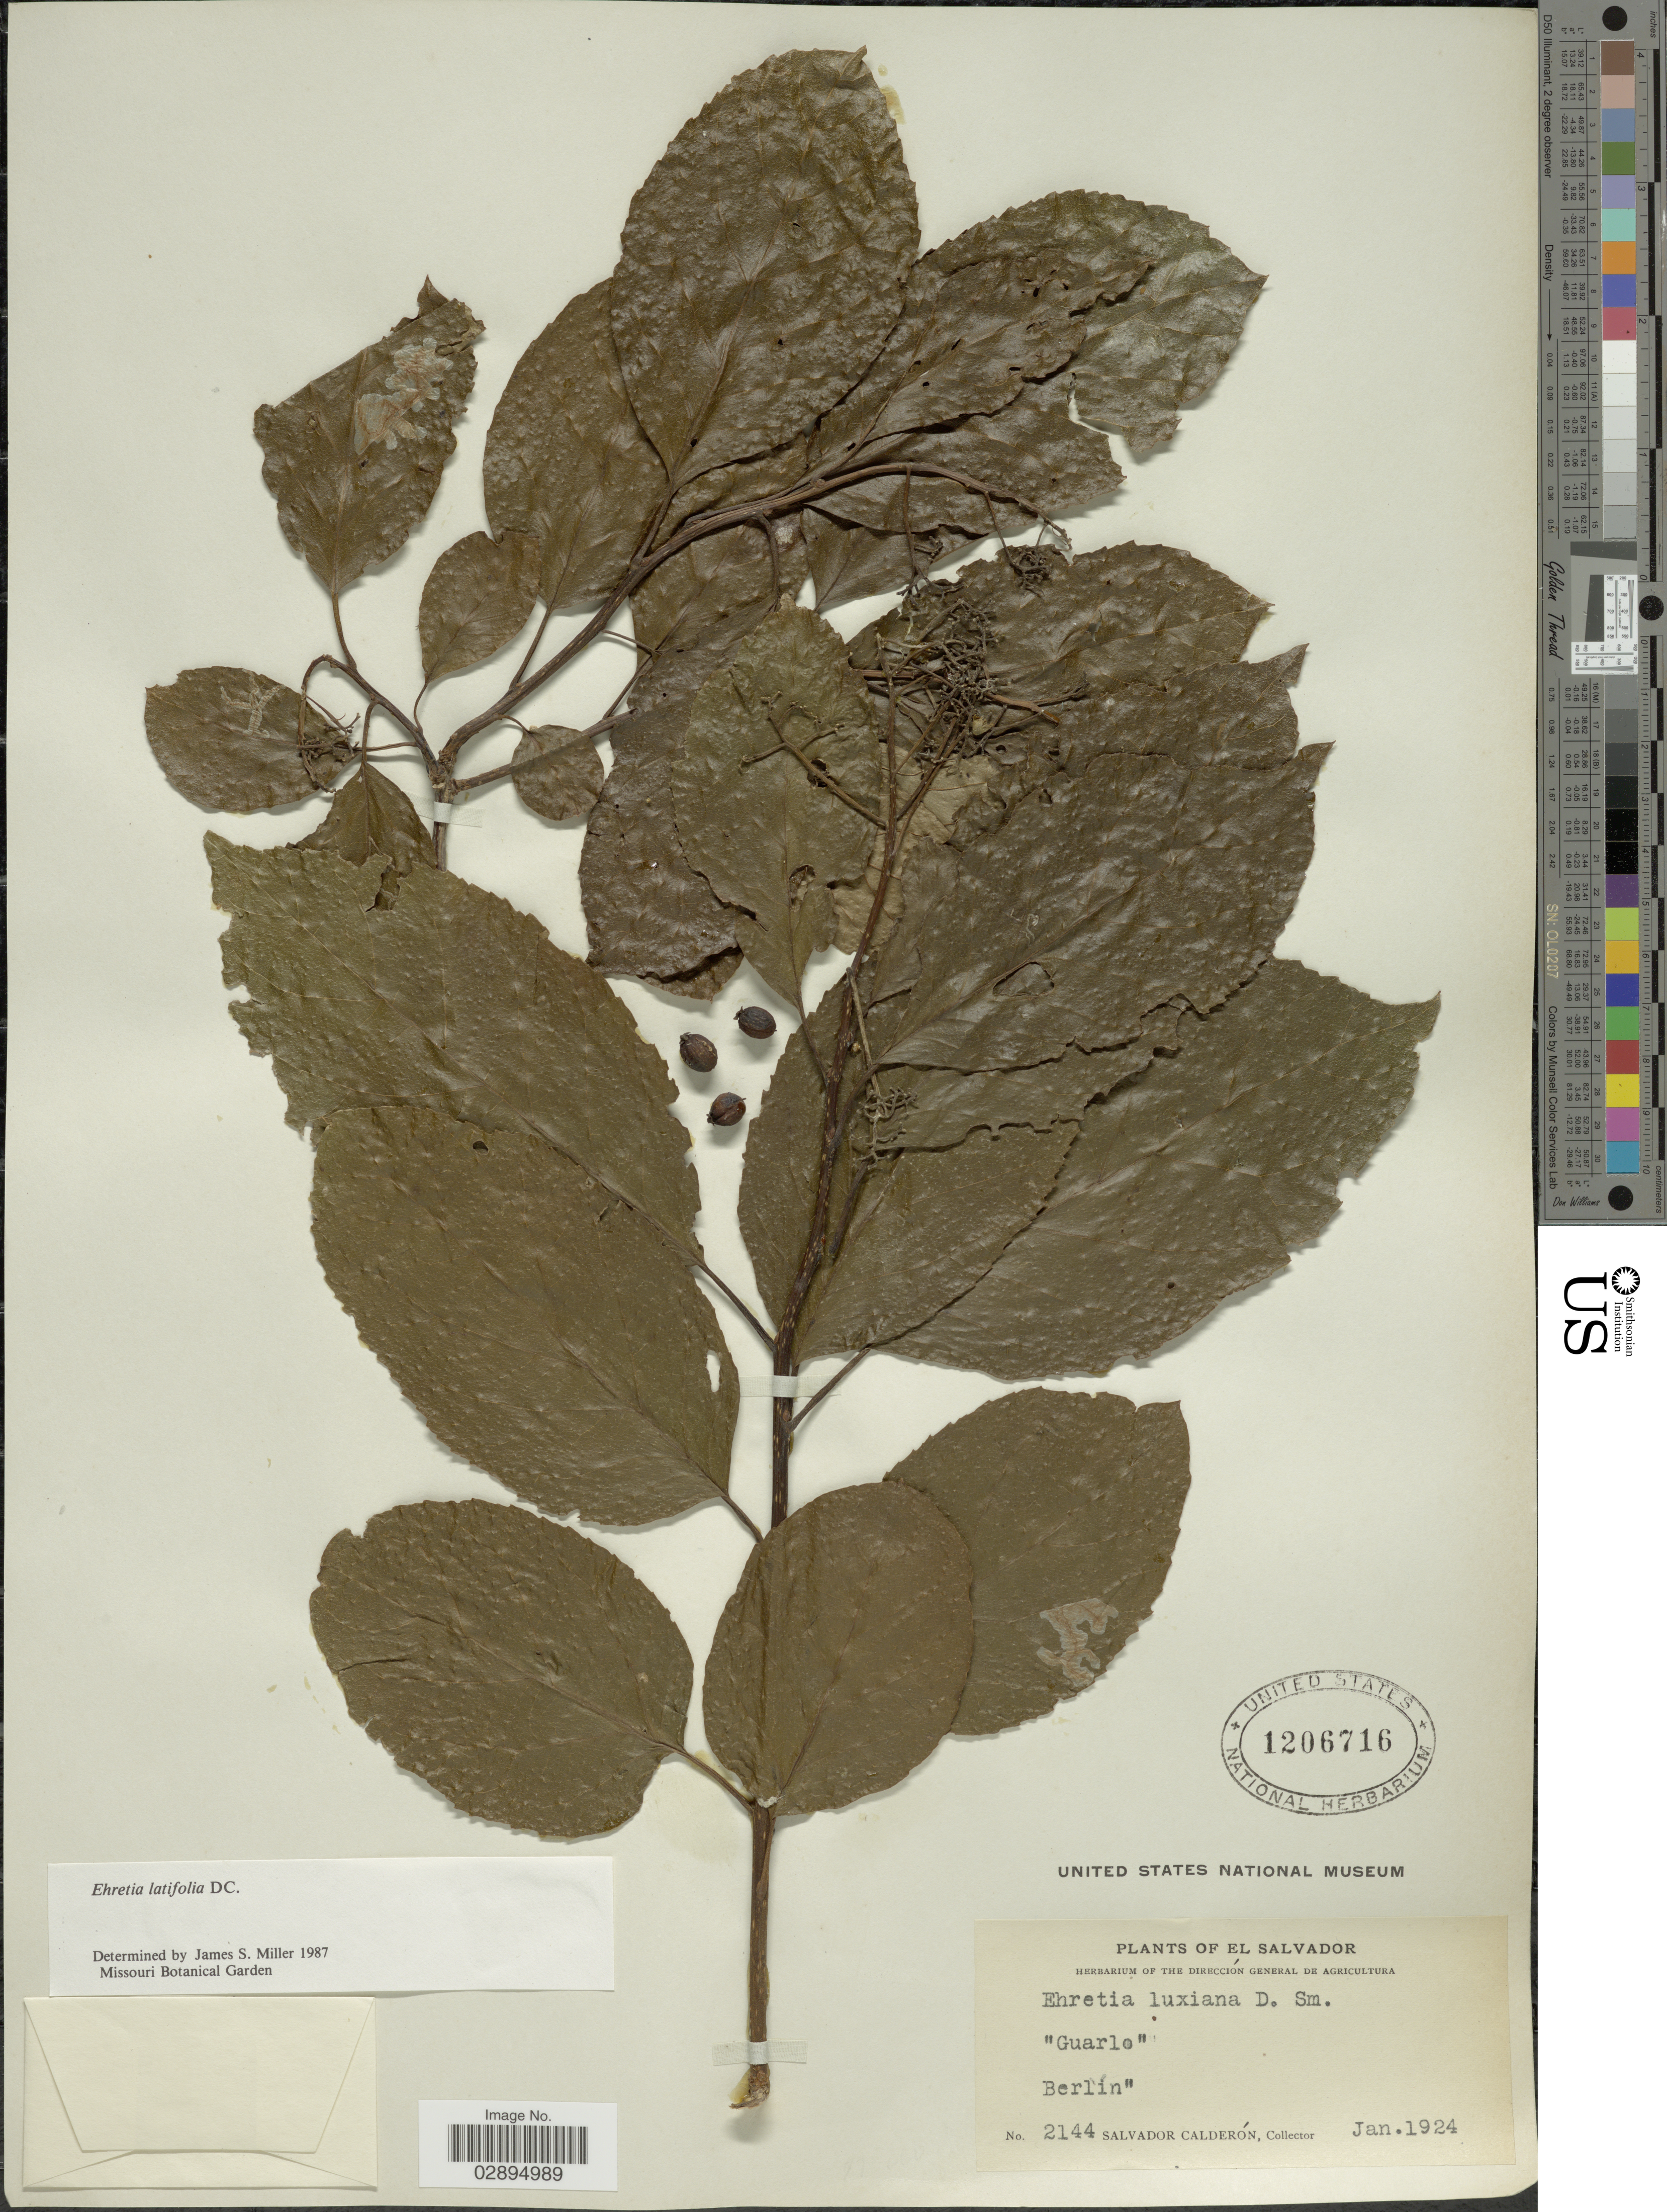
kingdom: Plantae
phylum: Tracheophyta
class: Magnoliopsida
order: Boraginales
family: Ehretiaceae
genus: Ehretia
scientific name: Ehretia latifolia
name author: DC.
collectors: S. Calderón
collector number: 2144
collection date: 1924-01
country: El Salvador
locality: Berlin.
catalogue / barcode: US 1206716